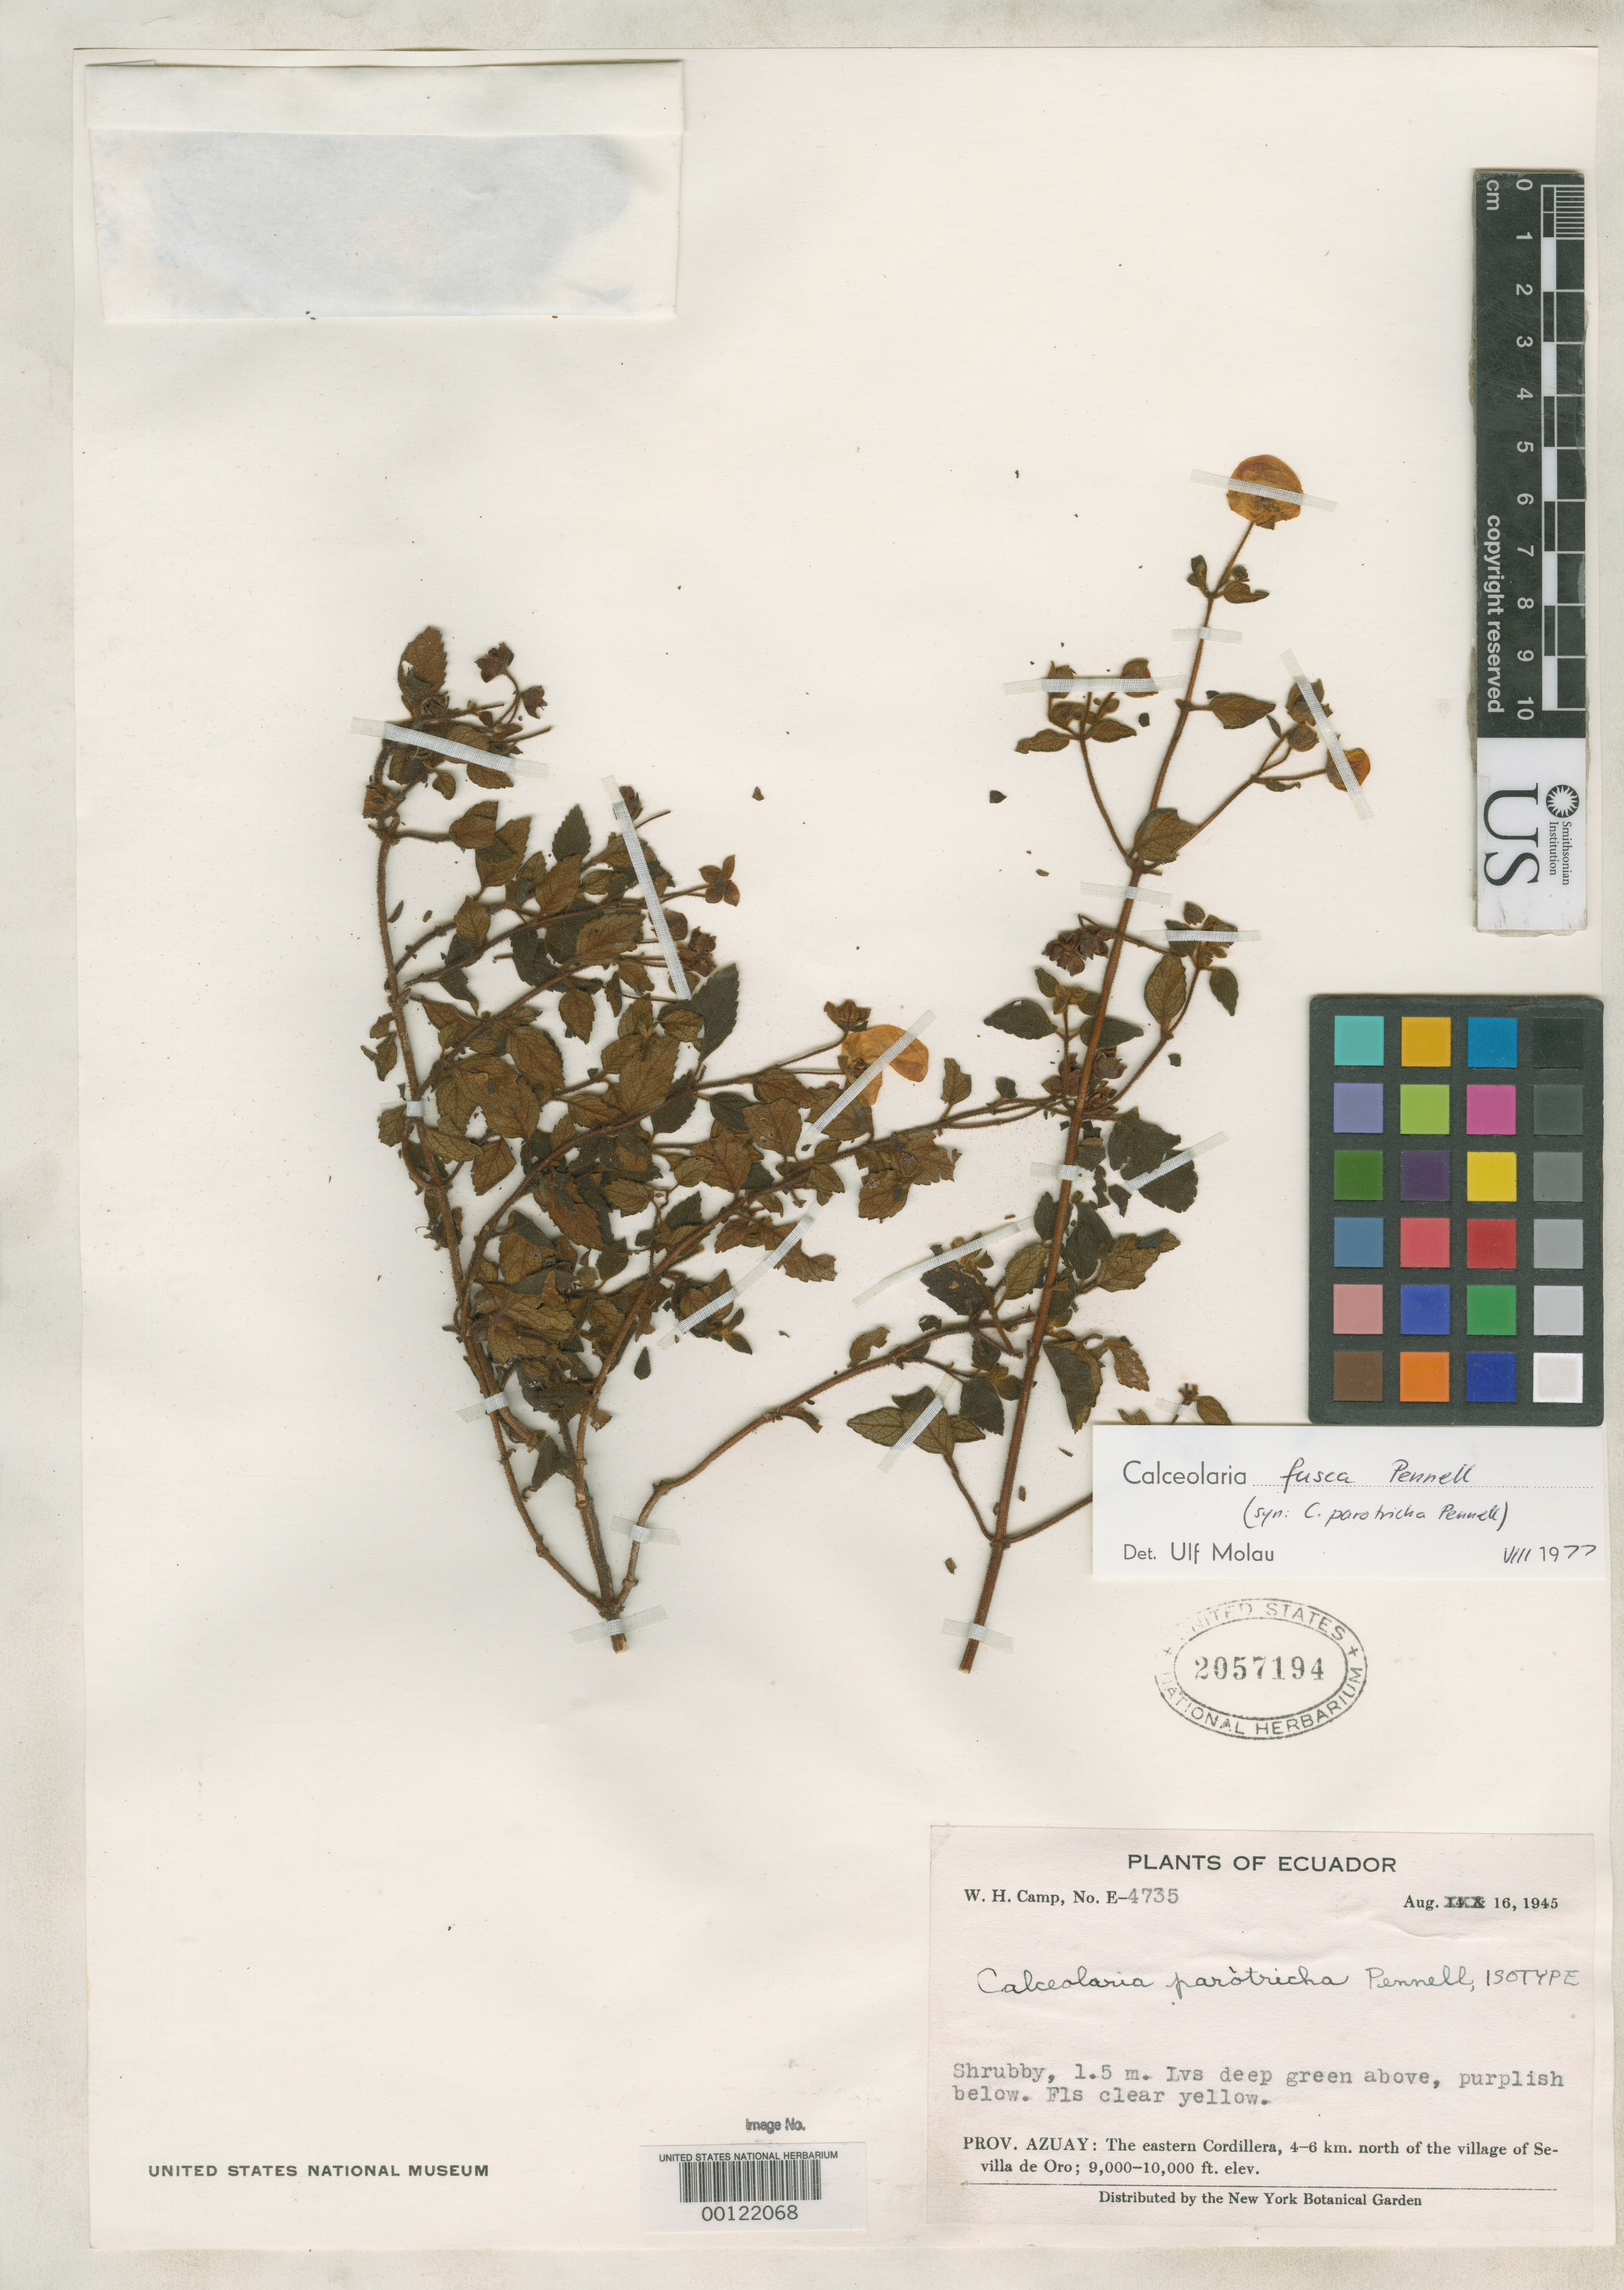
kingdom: Plantae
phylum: Tracheophyta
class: Magnoliopsida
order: Lamiales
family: Calceolariaceae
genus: Calceolaria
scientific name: Calceolaria parotricha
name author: Pennell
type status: Isotype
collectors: W. H. Camp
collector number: E-4735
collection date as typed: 16 Aug 1945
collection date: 1945-08-16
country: Ecuador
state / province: Azuay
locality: Sevilla de Oro.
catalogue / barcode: US 2057194